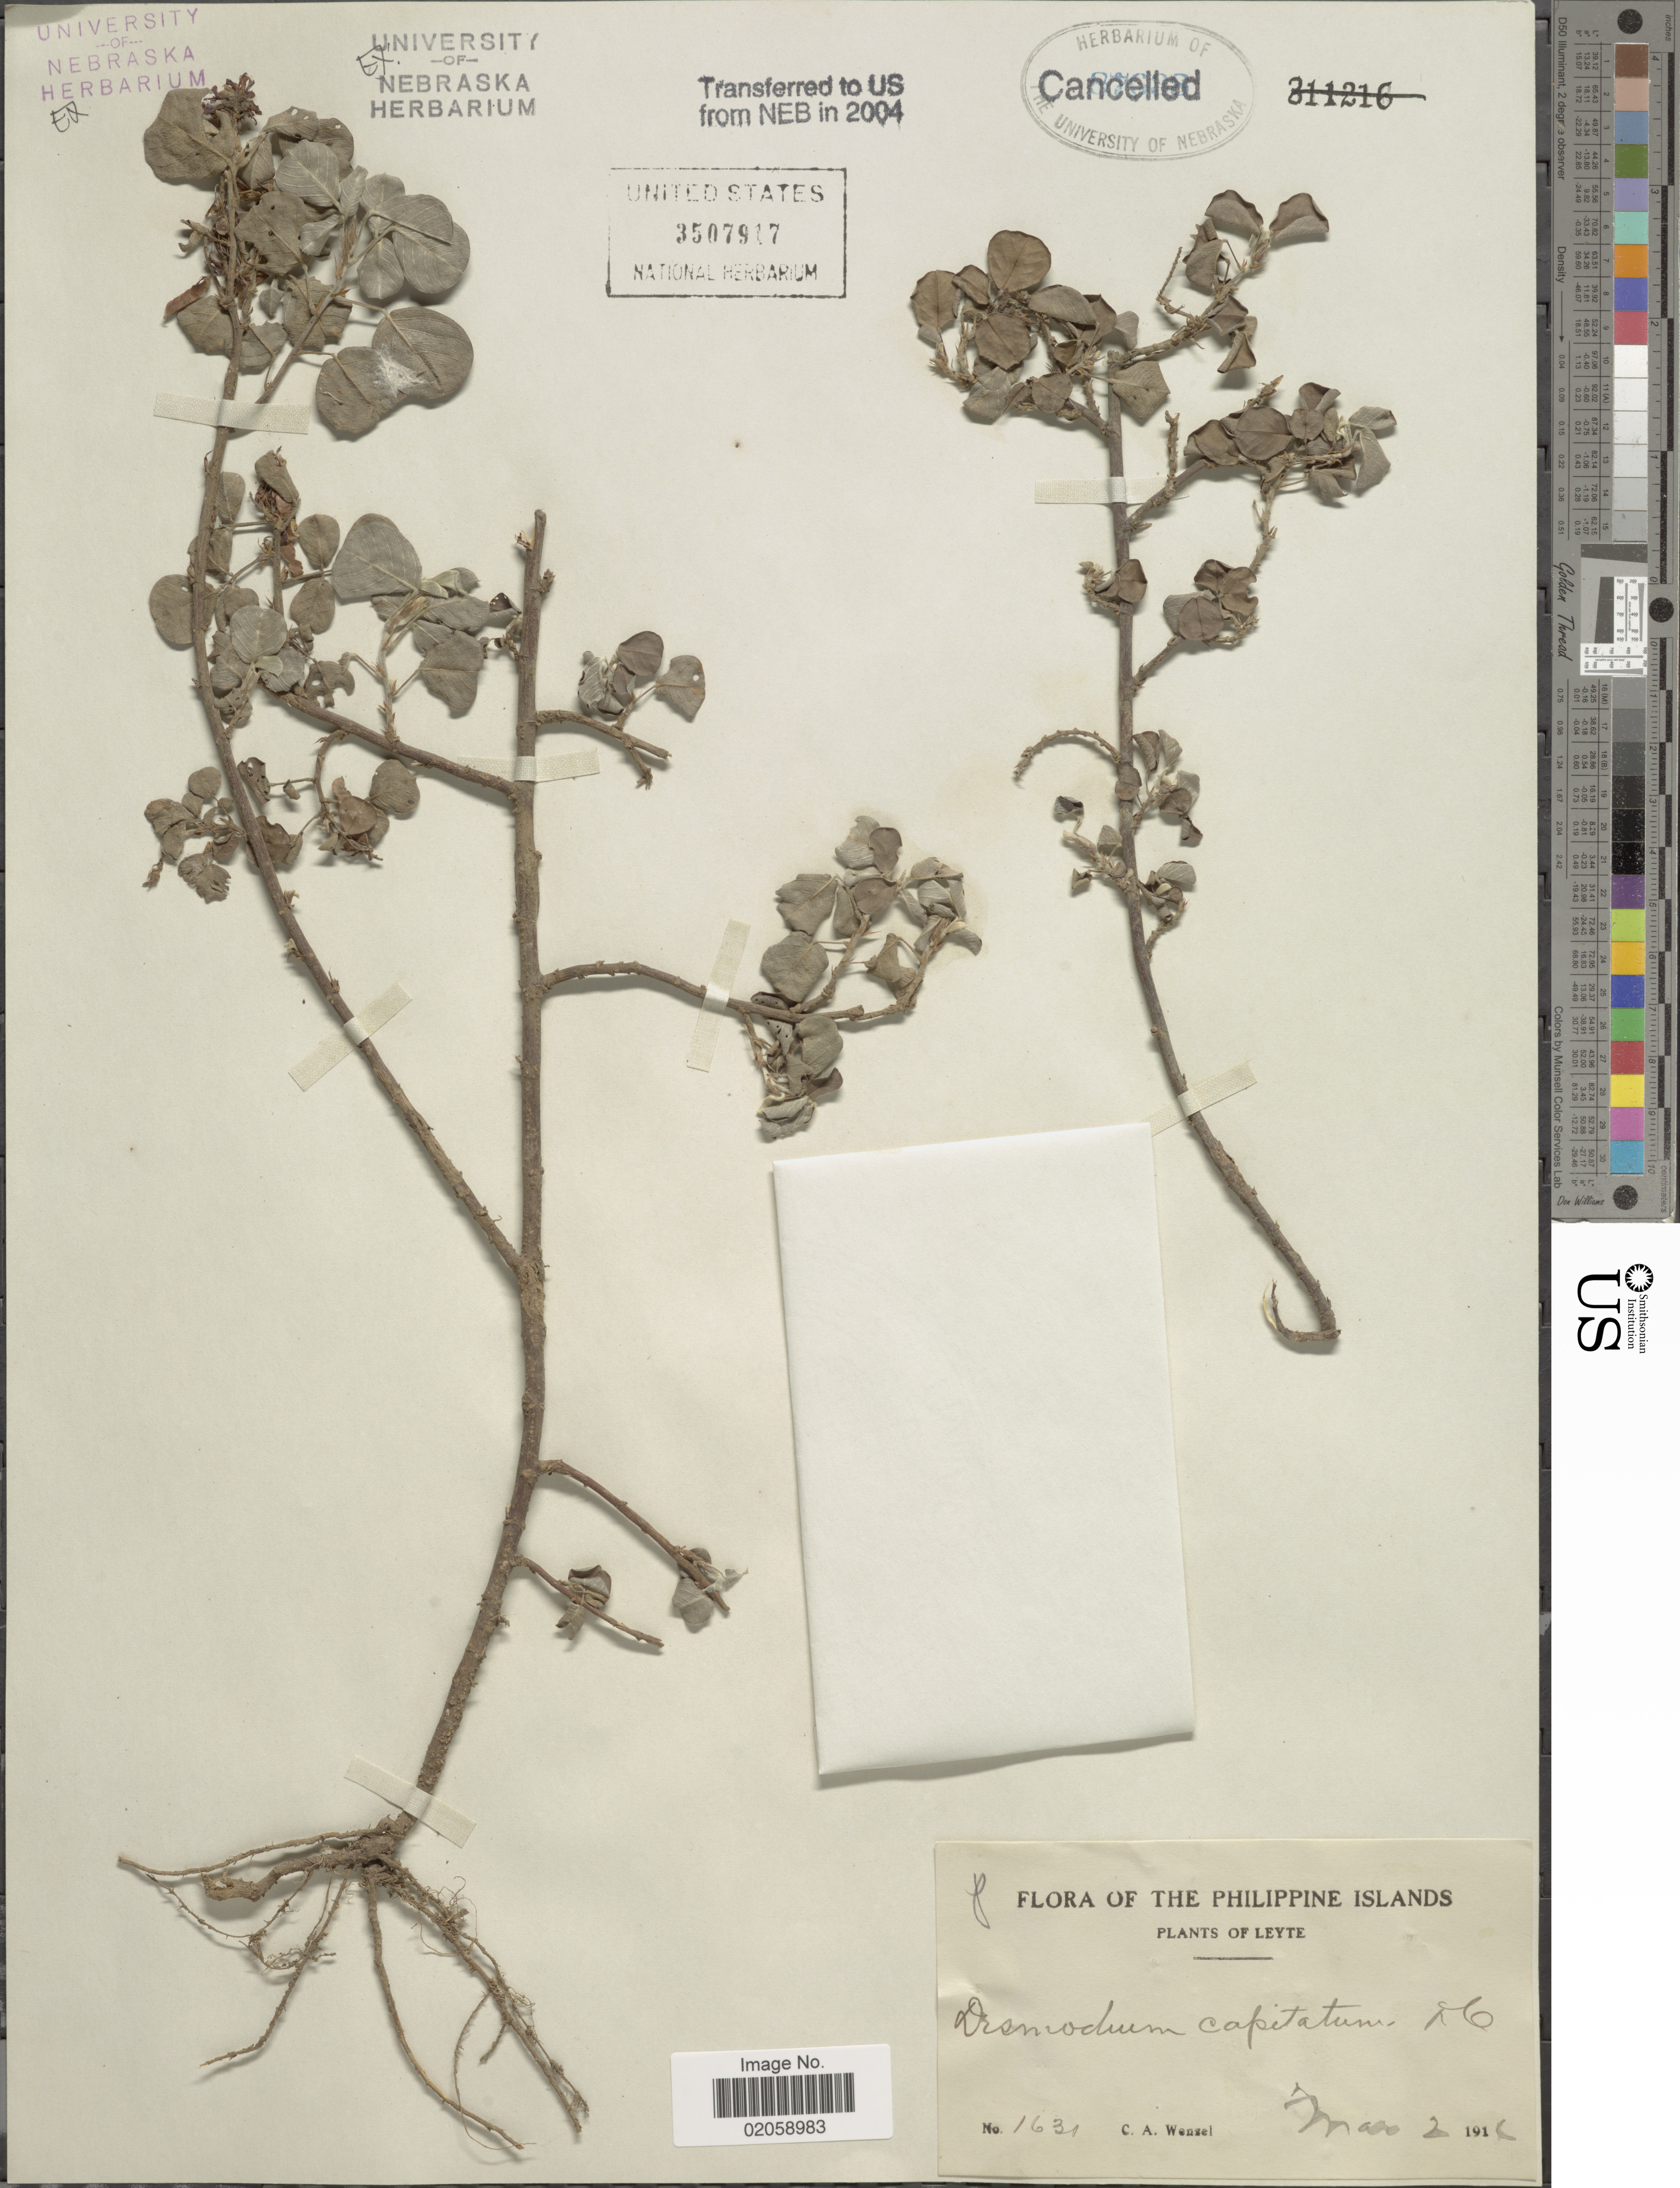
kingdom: Plantae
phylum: Tracheophyta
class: Magnoliopsida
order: Fabales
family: Fabaceae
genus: Grona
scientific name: Grona retroflexa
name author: (L.) H. Ohashi & K. Ohashi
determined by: Strong, Mark T., (BOT), Smithsonian Institution - National Museum of Natural History (UNITED STATES)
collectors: C. Wenzel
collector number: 1631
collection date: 1916-03-02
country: Philippines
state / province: Eastern Visayas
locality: Leyte.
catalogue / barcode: US 3507917